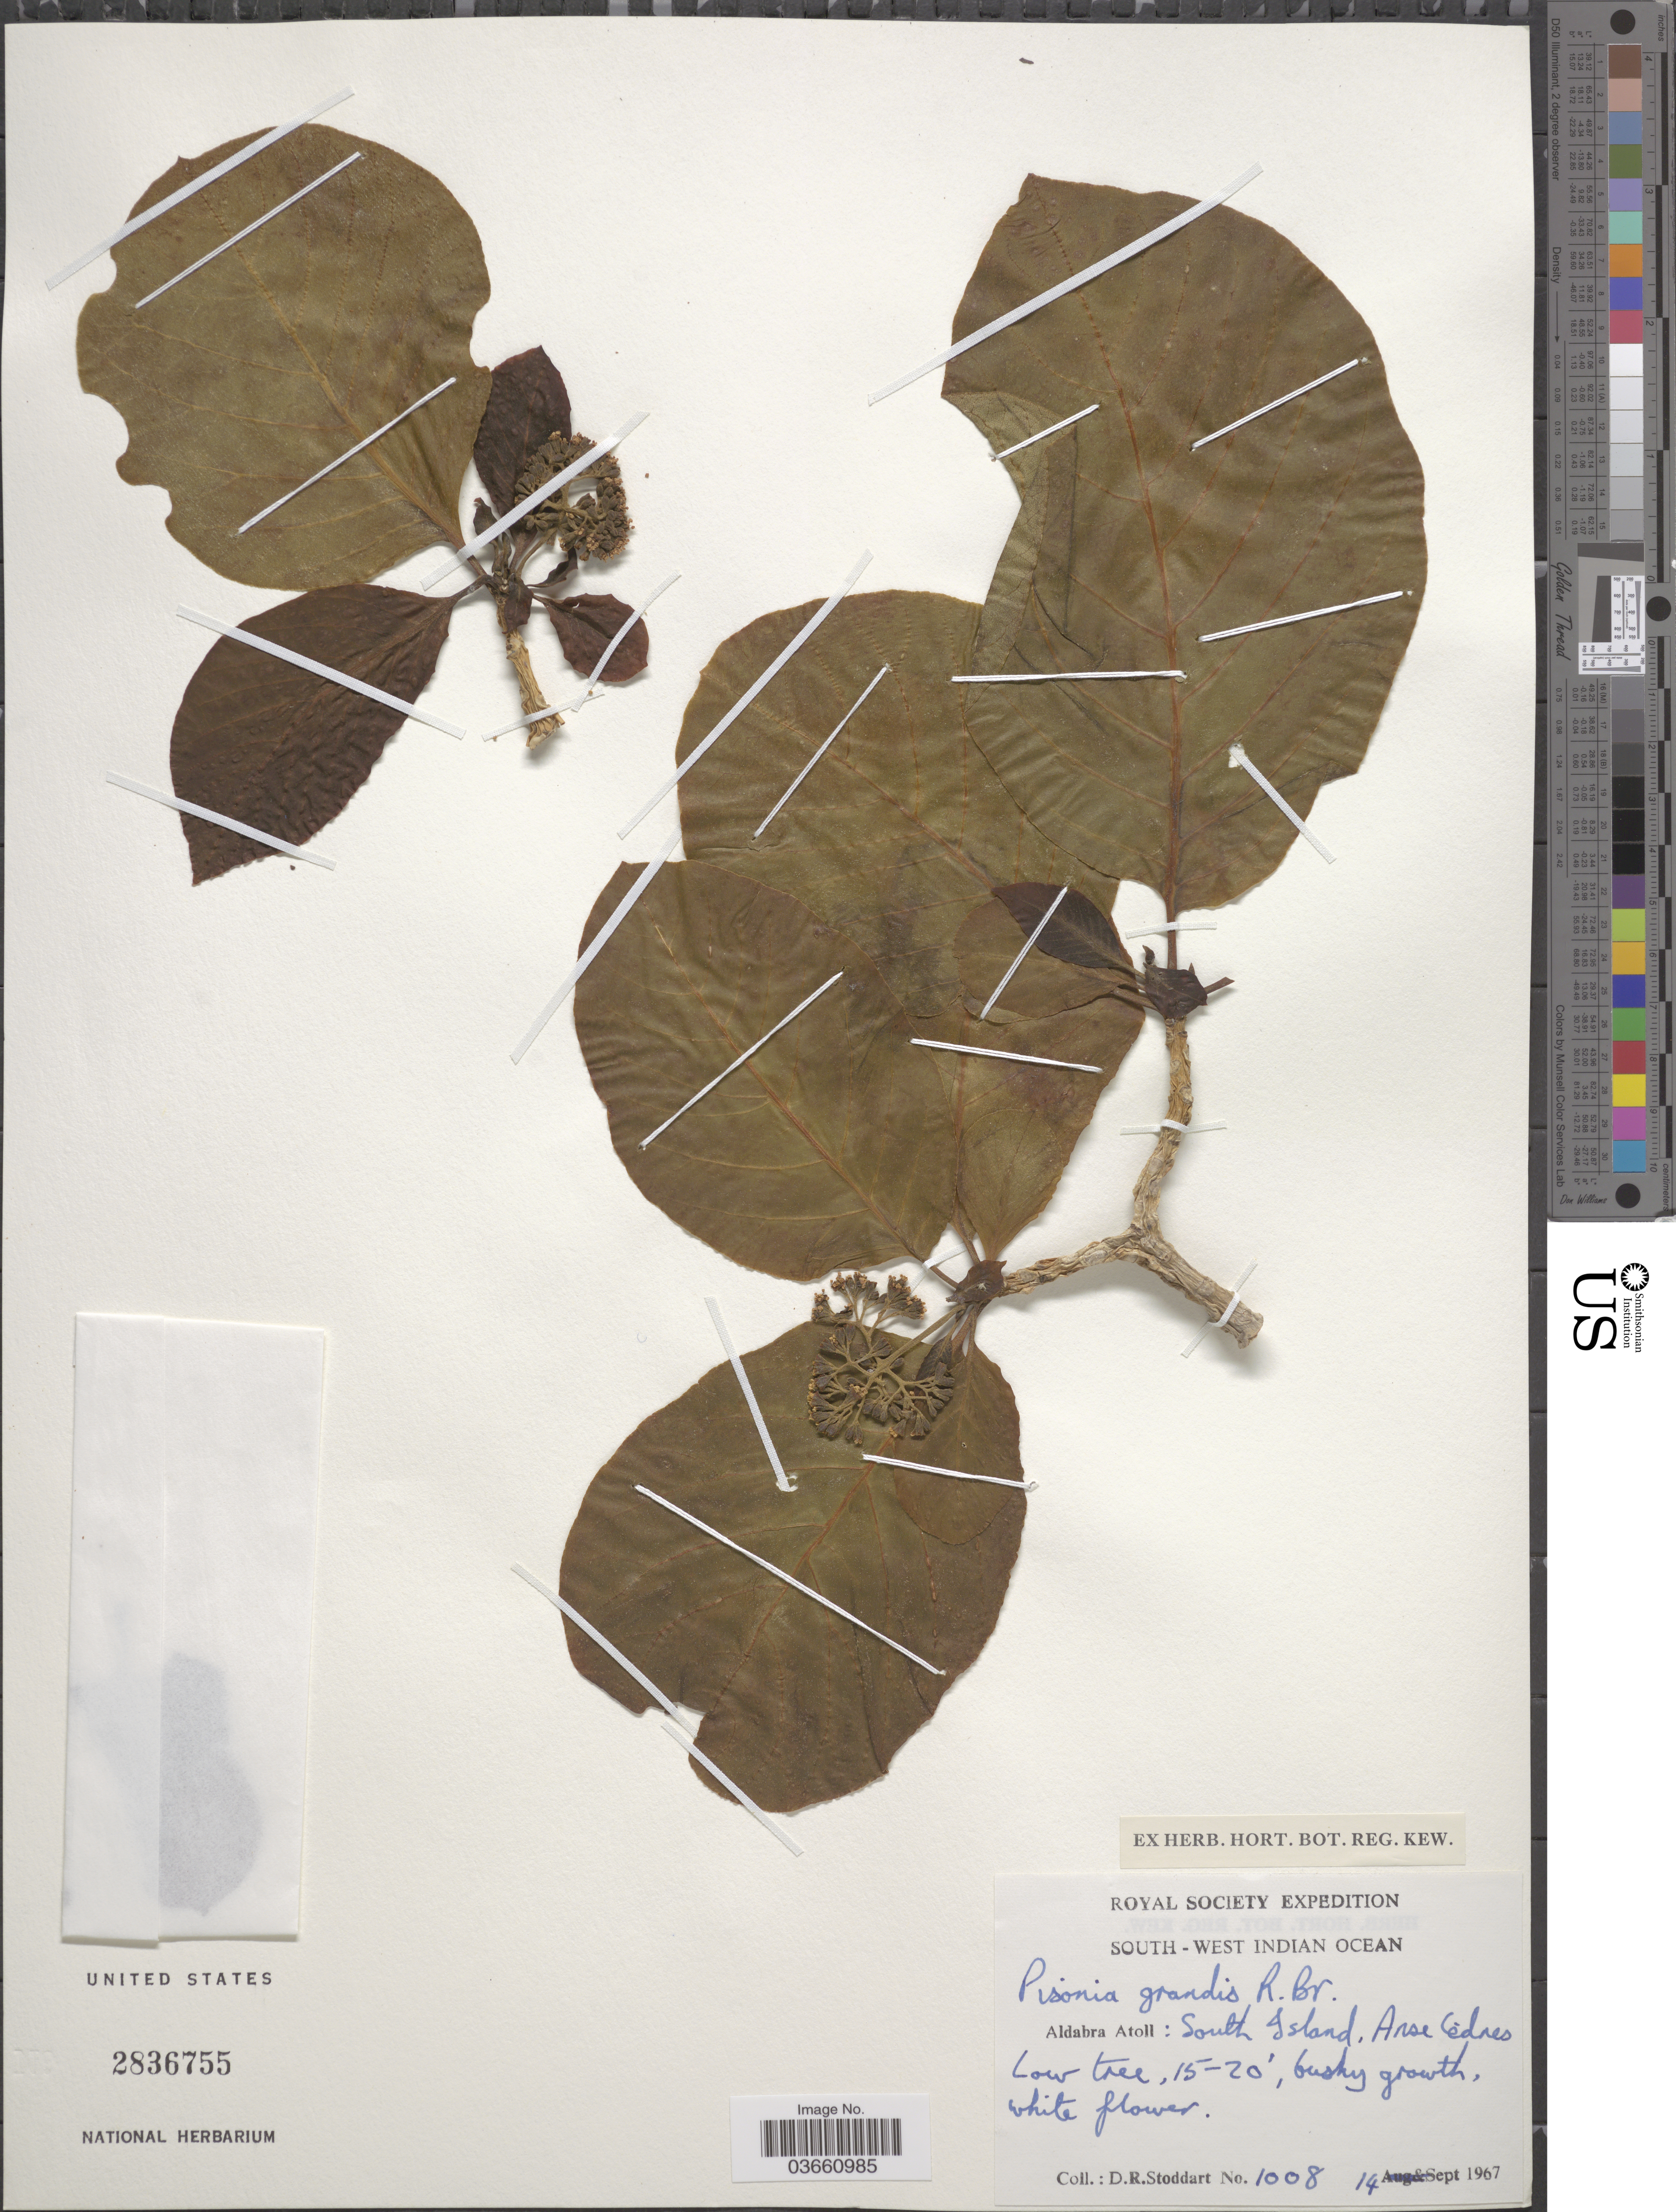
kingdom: Plantae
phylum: Tracheophyta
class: Magnoliopsida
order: Caryophyllales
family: Nyctaginaceae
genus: Pisonia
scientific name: Pisonia grandis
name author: R. Br.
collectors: D. R. Stoddart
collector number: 1008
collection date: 1967-09-14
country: Seychelles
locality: South-West Indian Ocean. Aldabra Atoll: South Island, Anse Cédres.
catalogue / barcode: US 2836755